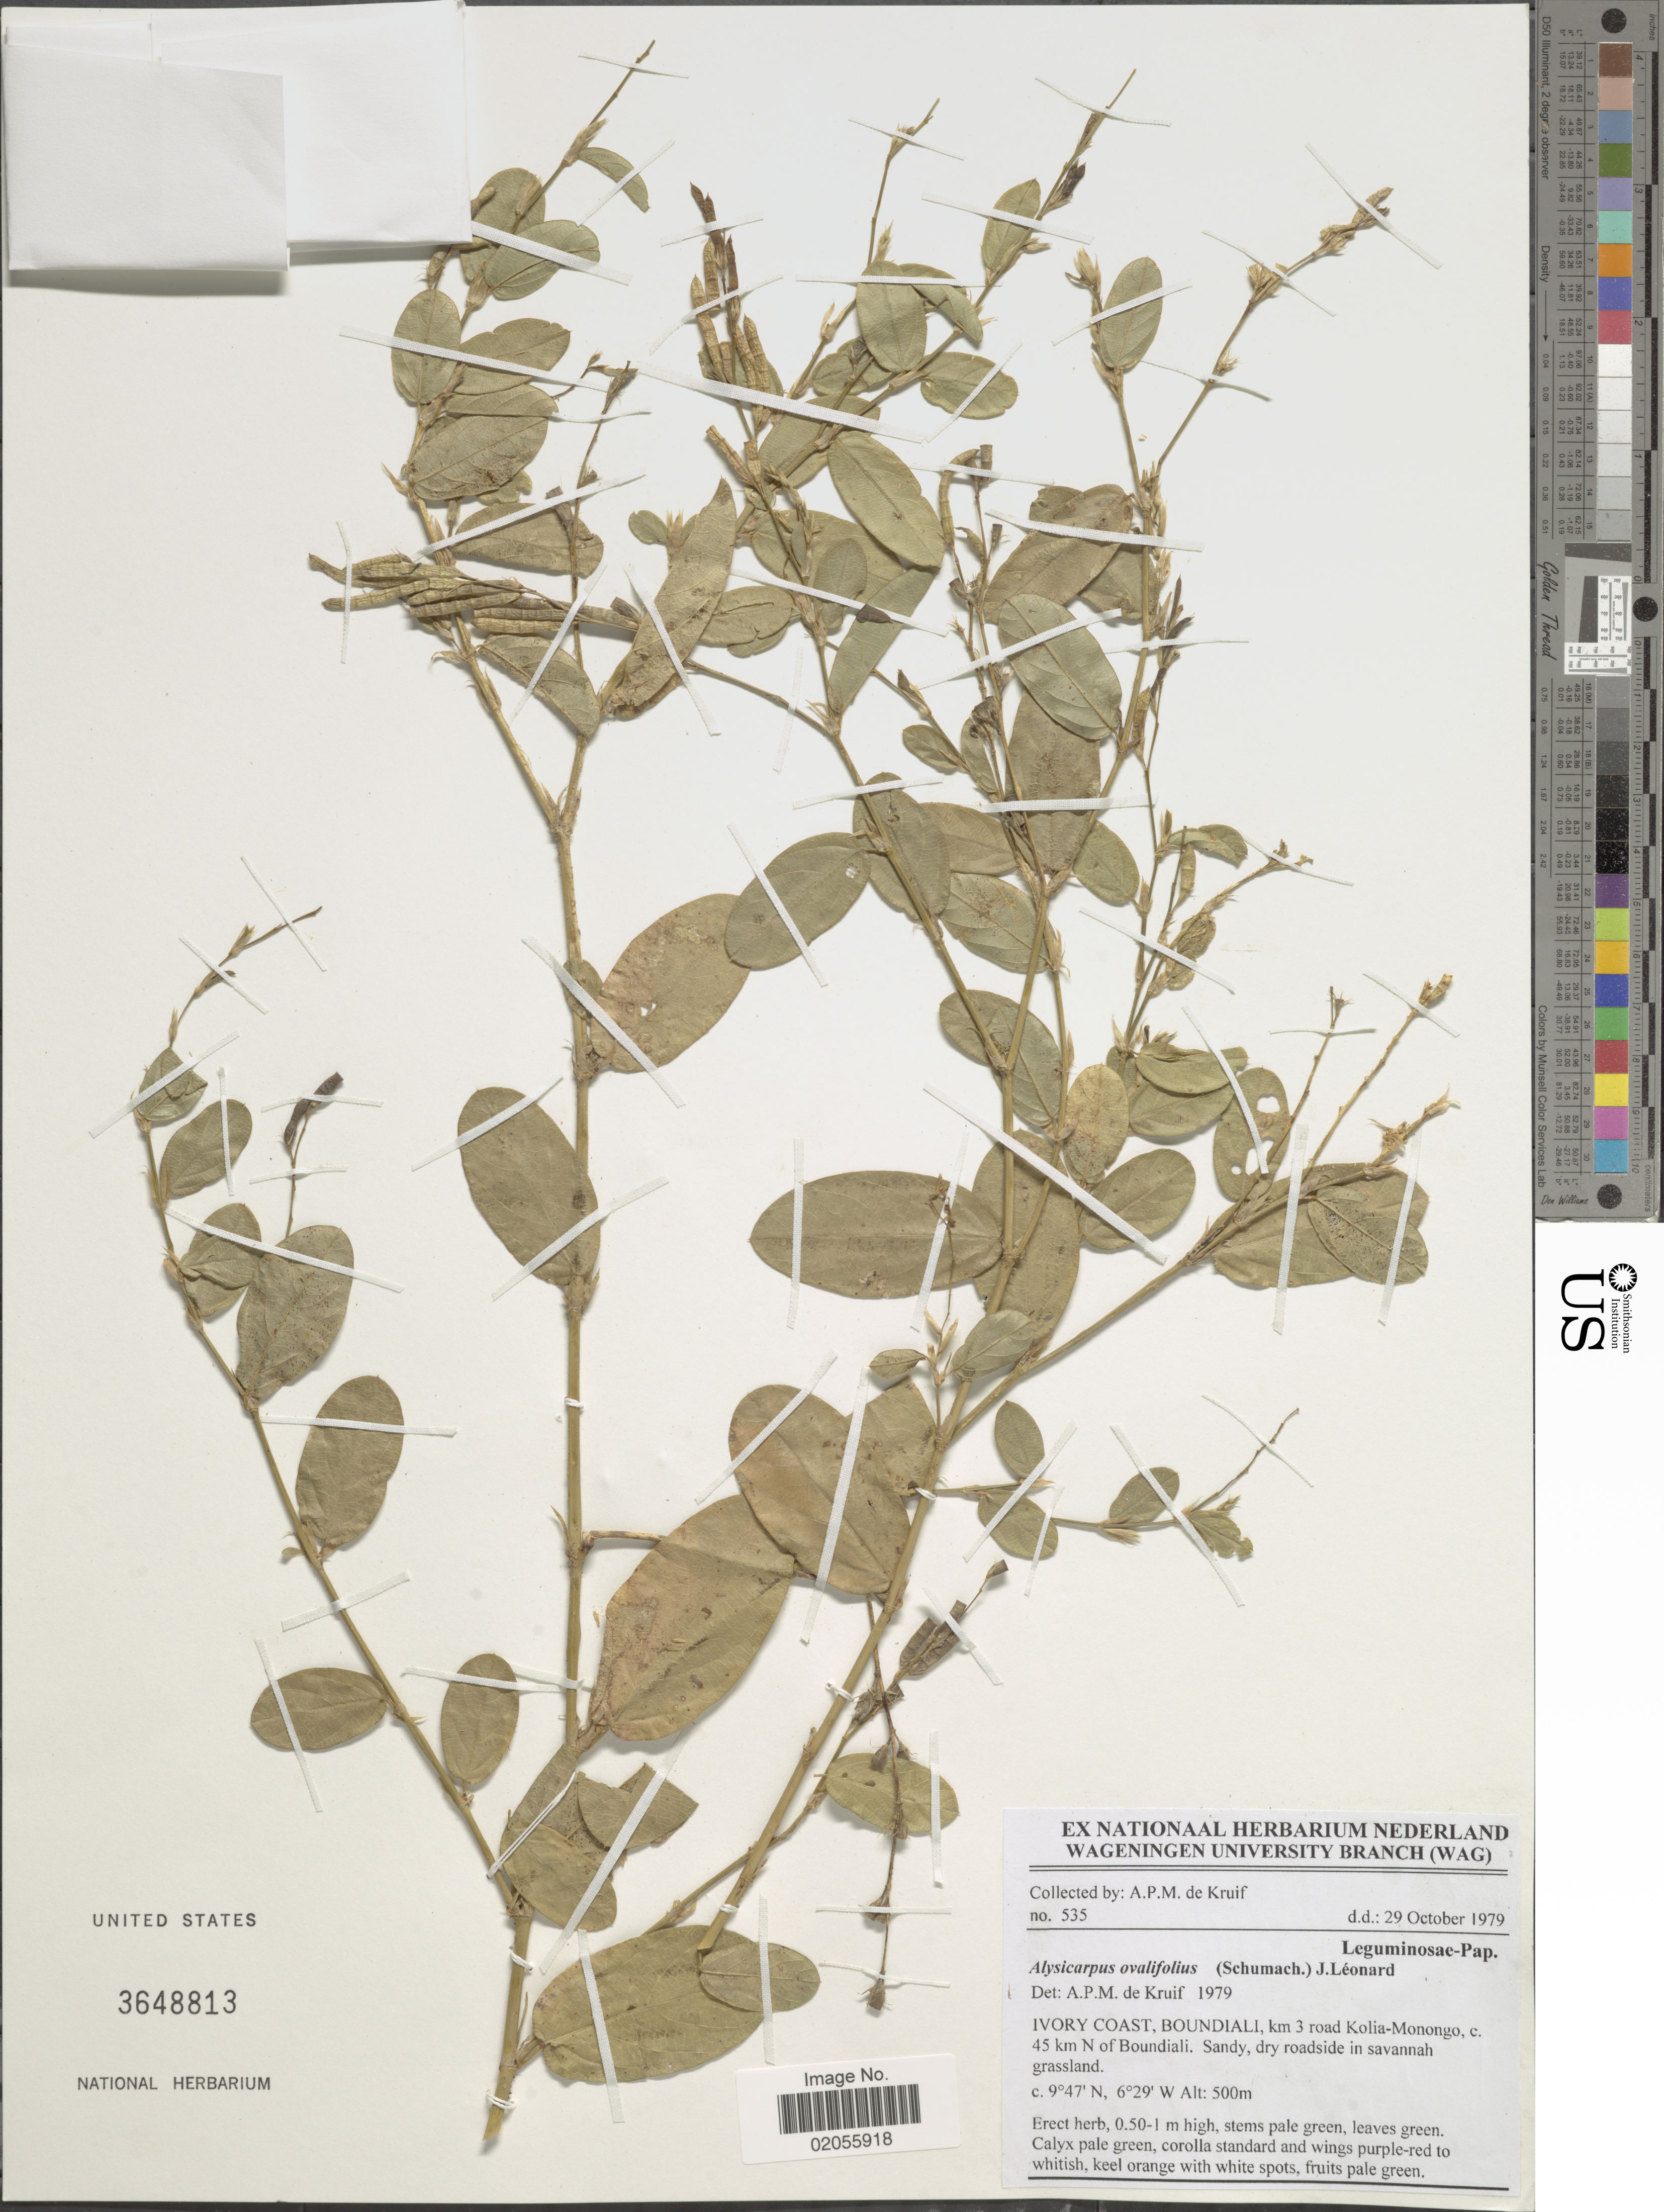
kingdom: Plantae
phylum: Tracheophyta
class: Magnoliopsida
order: Fabales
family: Fabaceae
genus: Alysicarpus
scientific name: Alysicarpus ovalifolius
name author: (Schumach.) J. Léonard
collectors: A. P. de Kruif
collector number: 535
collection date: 1979-10-29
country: Ivory Coast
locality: Boundiali, km 3 road Kolia-Monongo, c. 45 km N of Boundiali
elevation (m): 500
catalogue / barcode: US 3648813